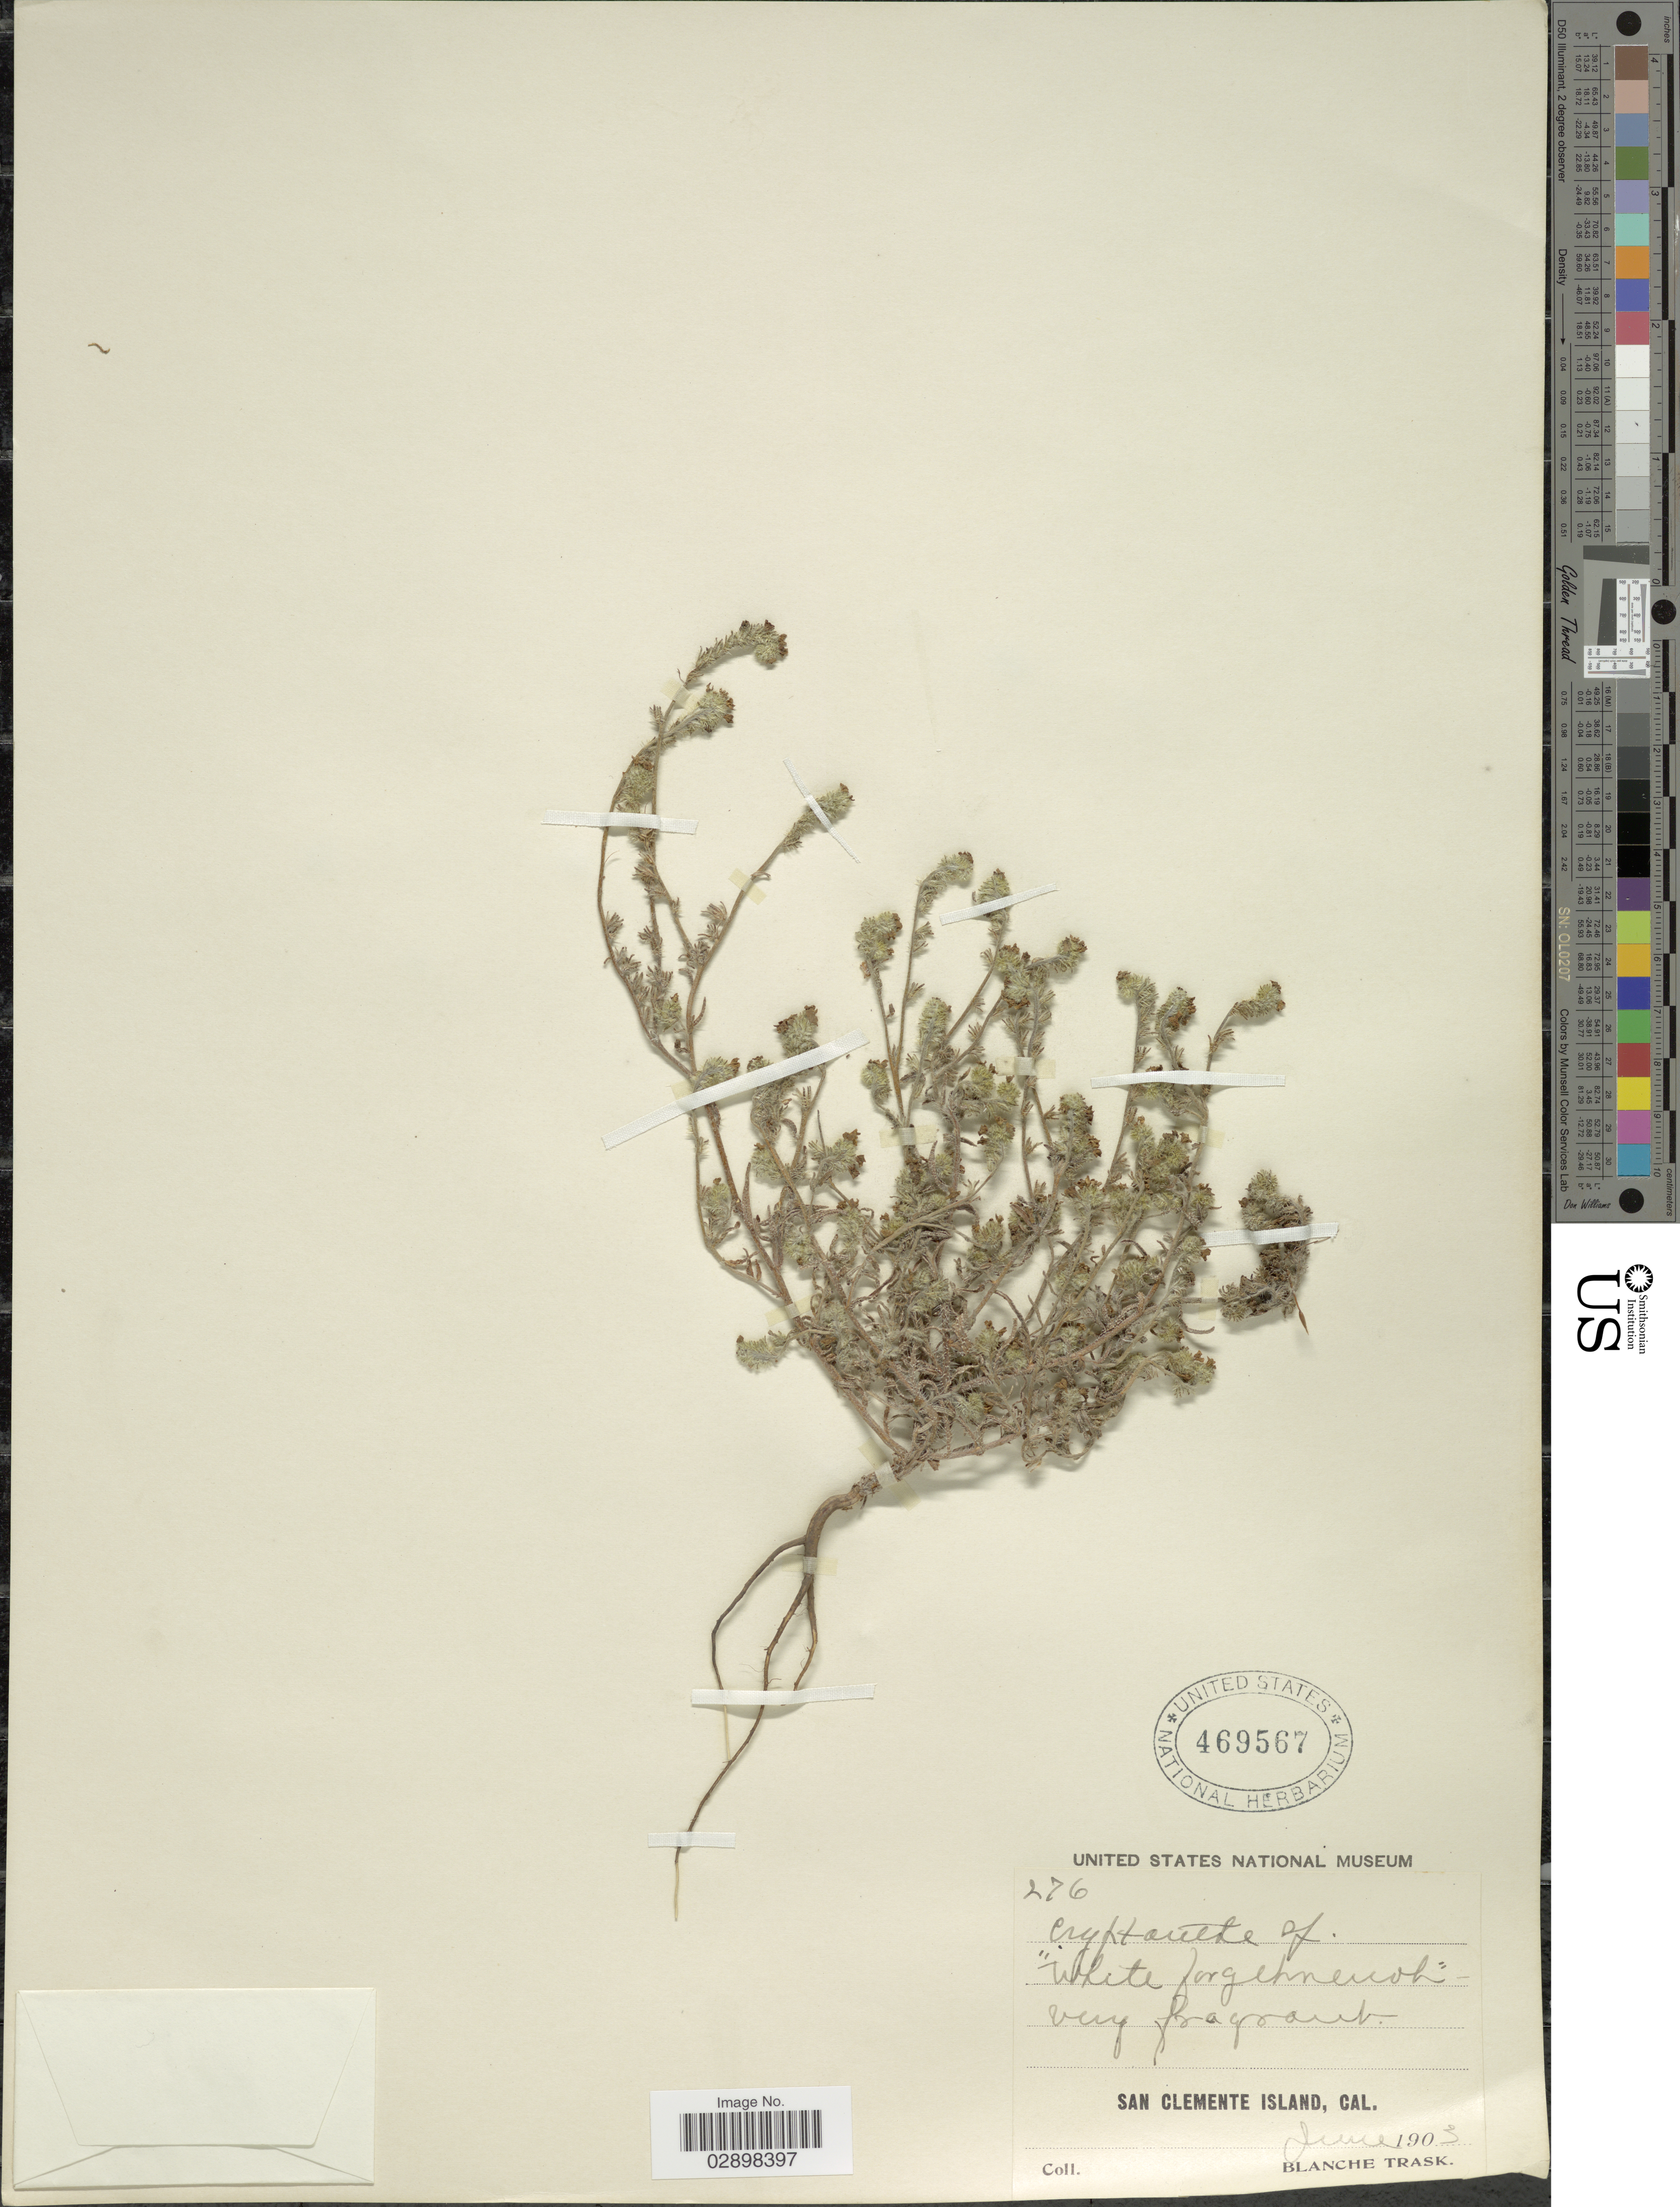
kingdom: Plantae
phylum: Tracheophyta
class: Magnoliopsida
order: Boraginales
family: Boraginaceae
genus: Cryptantha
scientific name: Cryptantha sp.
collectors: B. Trask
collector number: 276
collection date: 1903-06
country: United States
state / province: California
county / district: Los Angeles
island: San Clemente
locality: San Clemente Island.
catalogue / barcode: US 469567